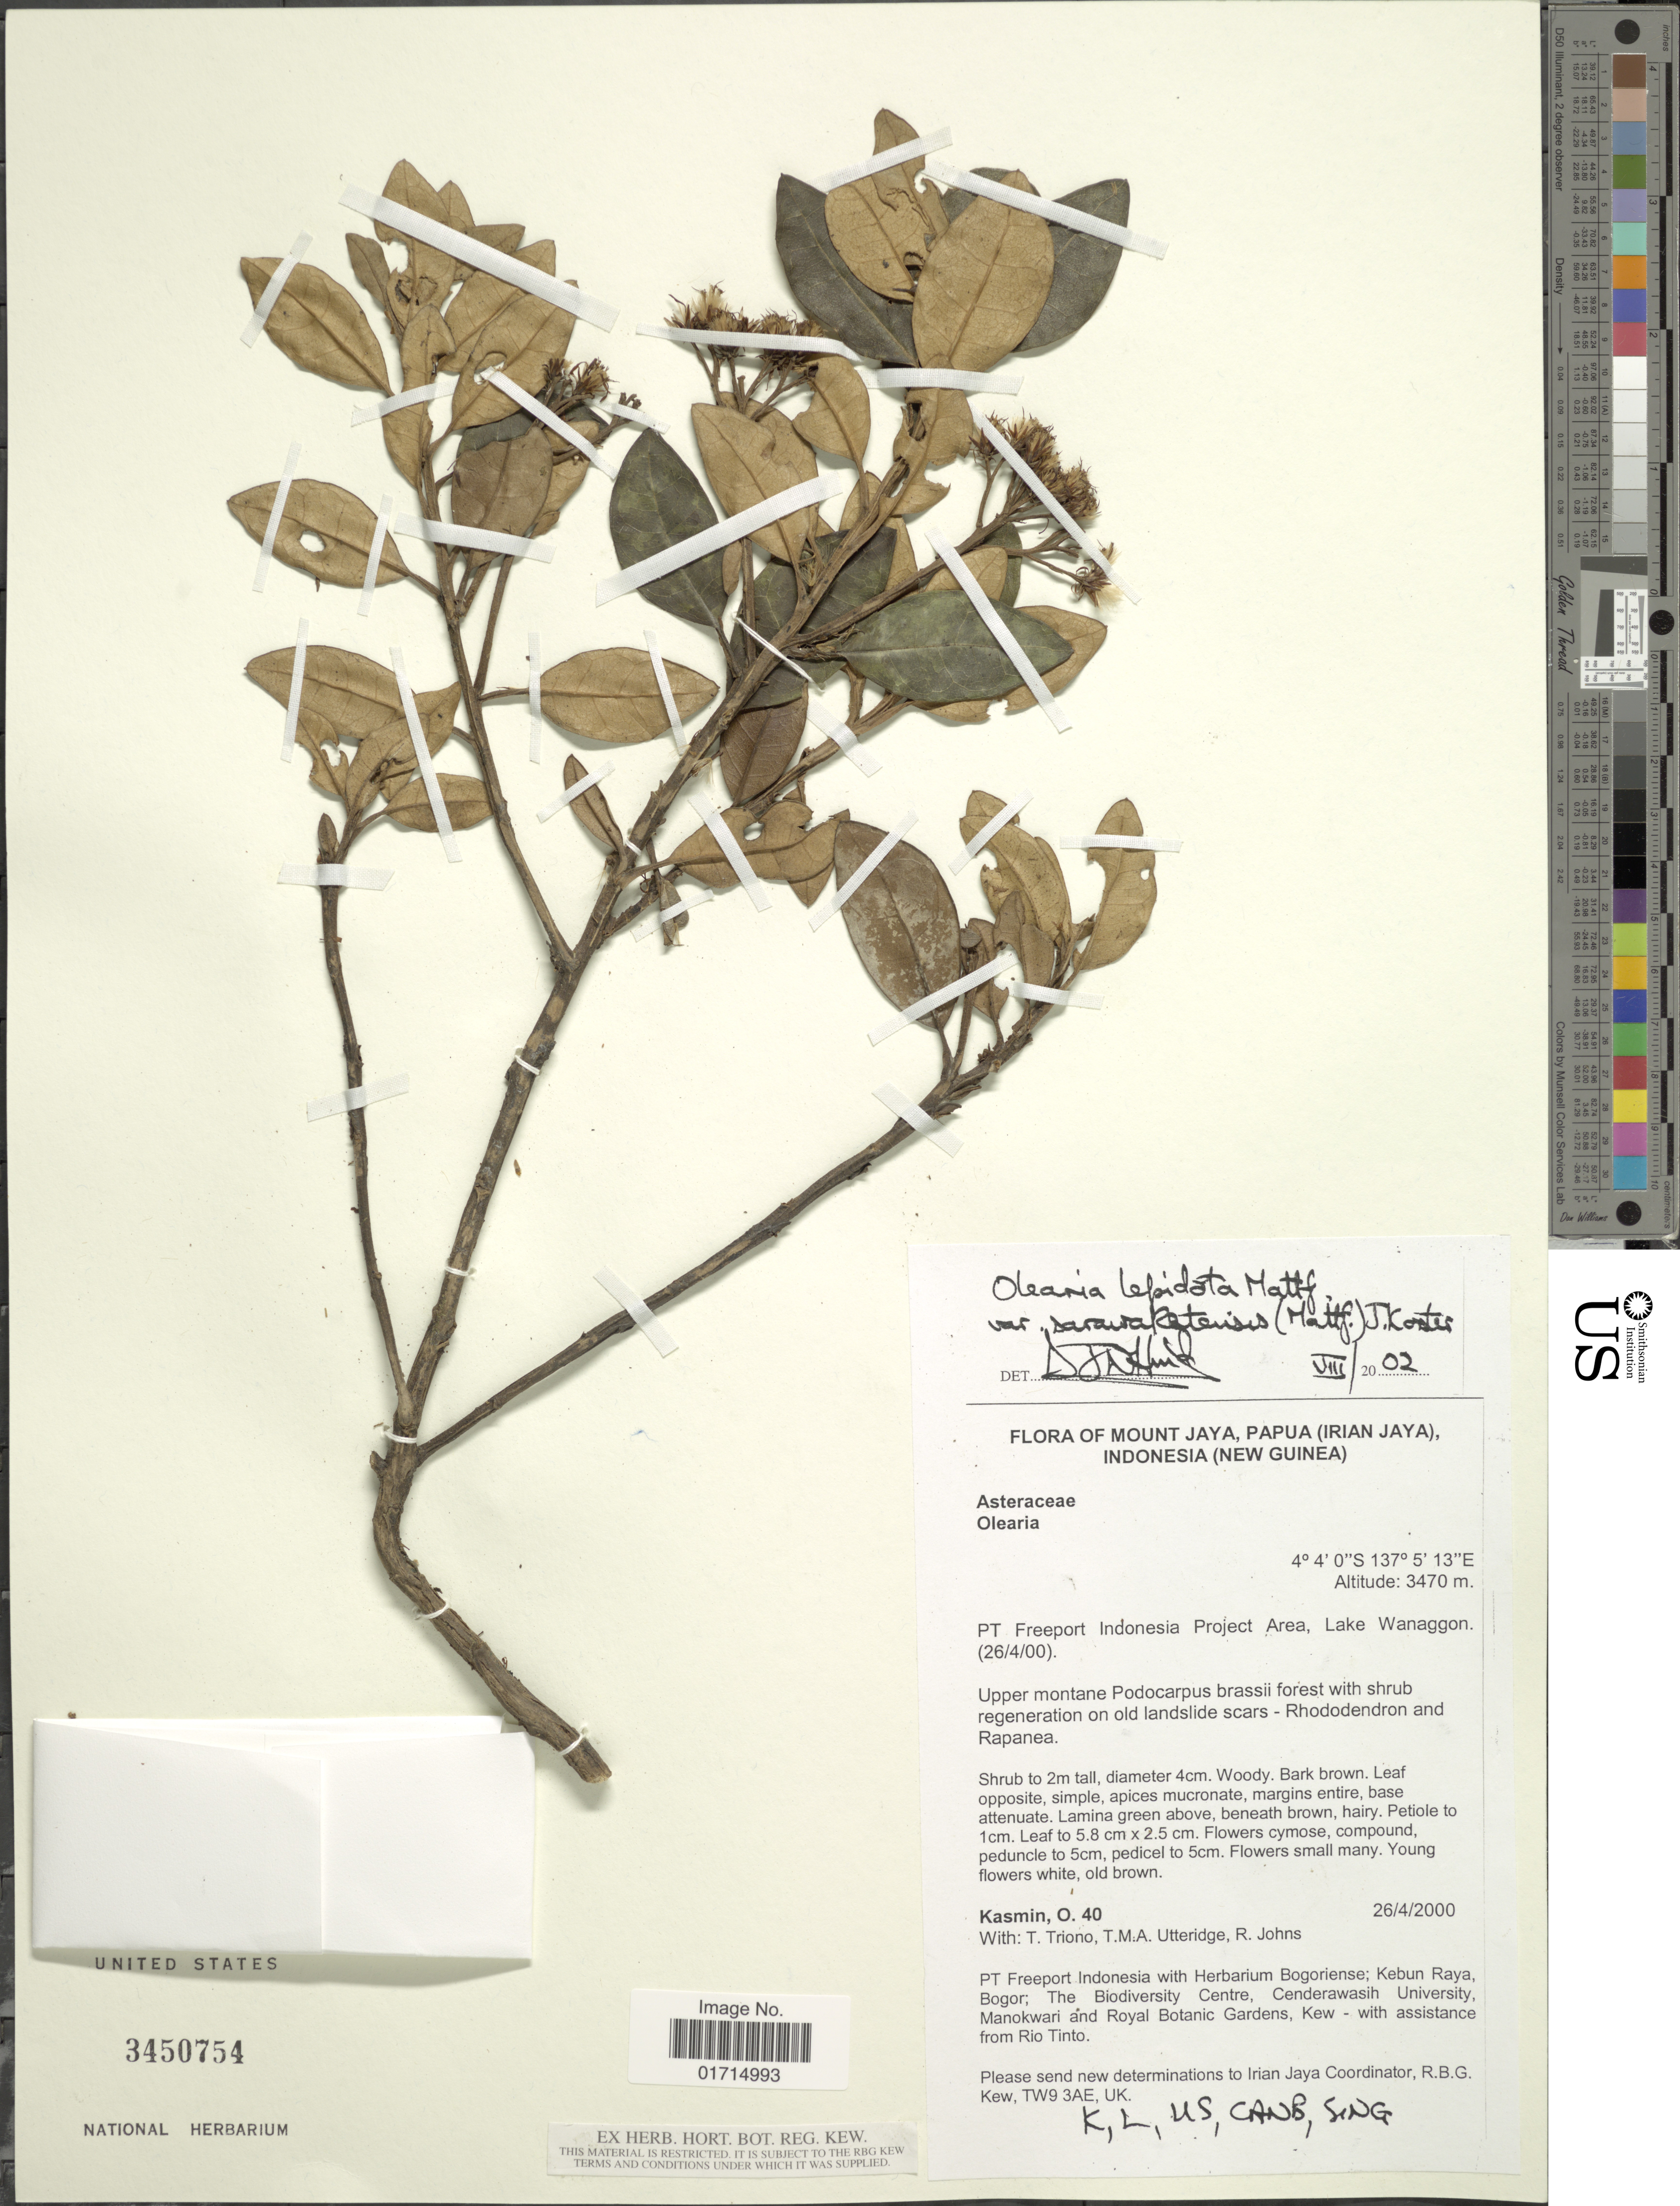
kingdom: Plantae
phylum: Tracheophyta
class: Magnoliopsida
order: Asterales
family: Asteraceae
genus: Olearia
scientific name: Olearia lepidota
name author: Mattf.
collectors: O. Kasmin, T. Triono, T. M. A. Utteridge & R. Johns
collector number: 40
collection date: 2000-05-26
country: Indonesia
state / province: Papua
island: New Guinea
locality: Mount Jaya, papua (Irian Jaya) Indonesia (New Guinea)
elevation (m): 3470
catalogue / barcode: US 3450754